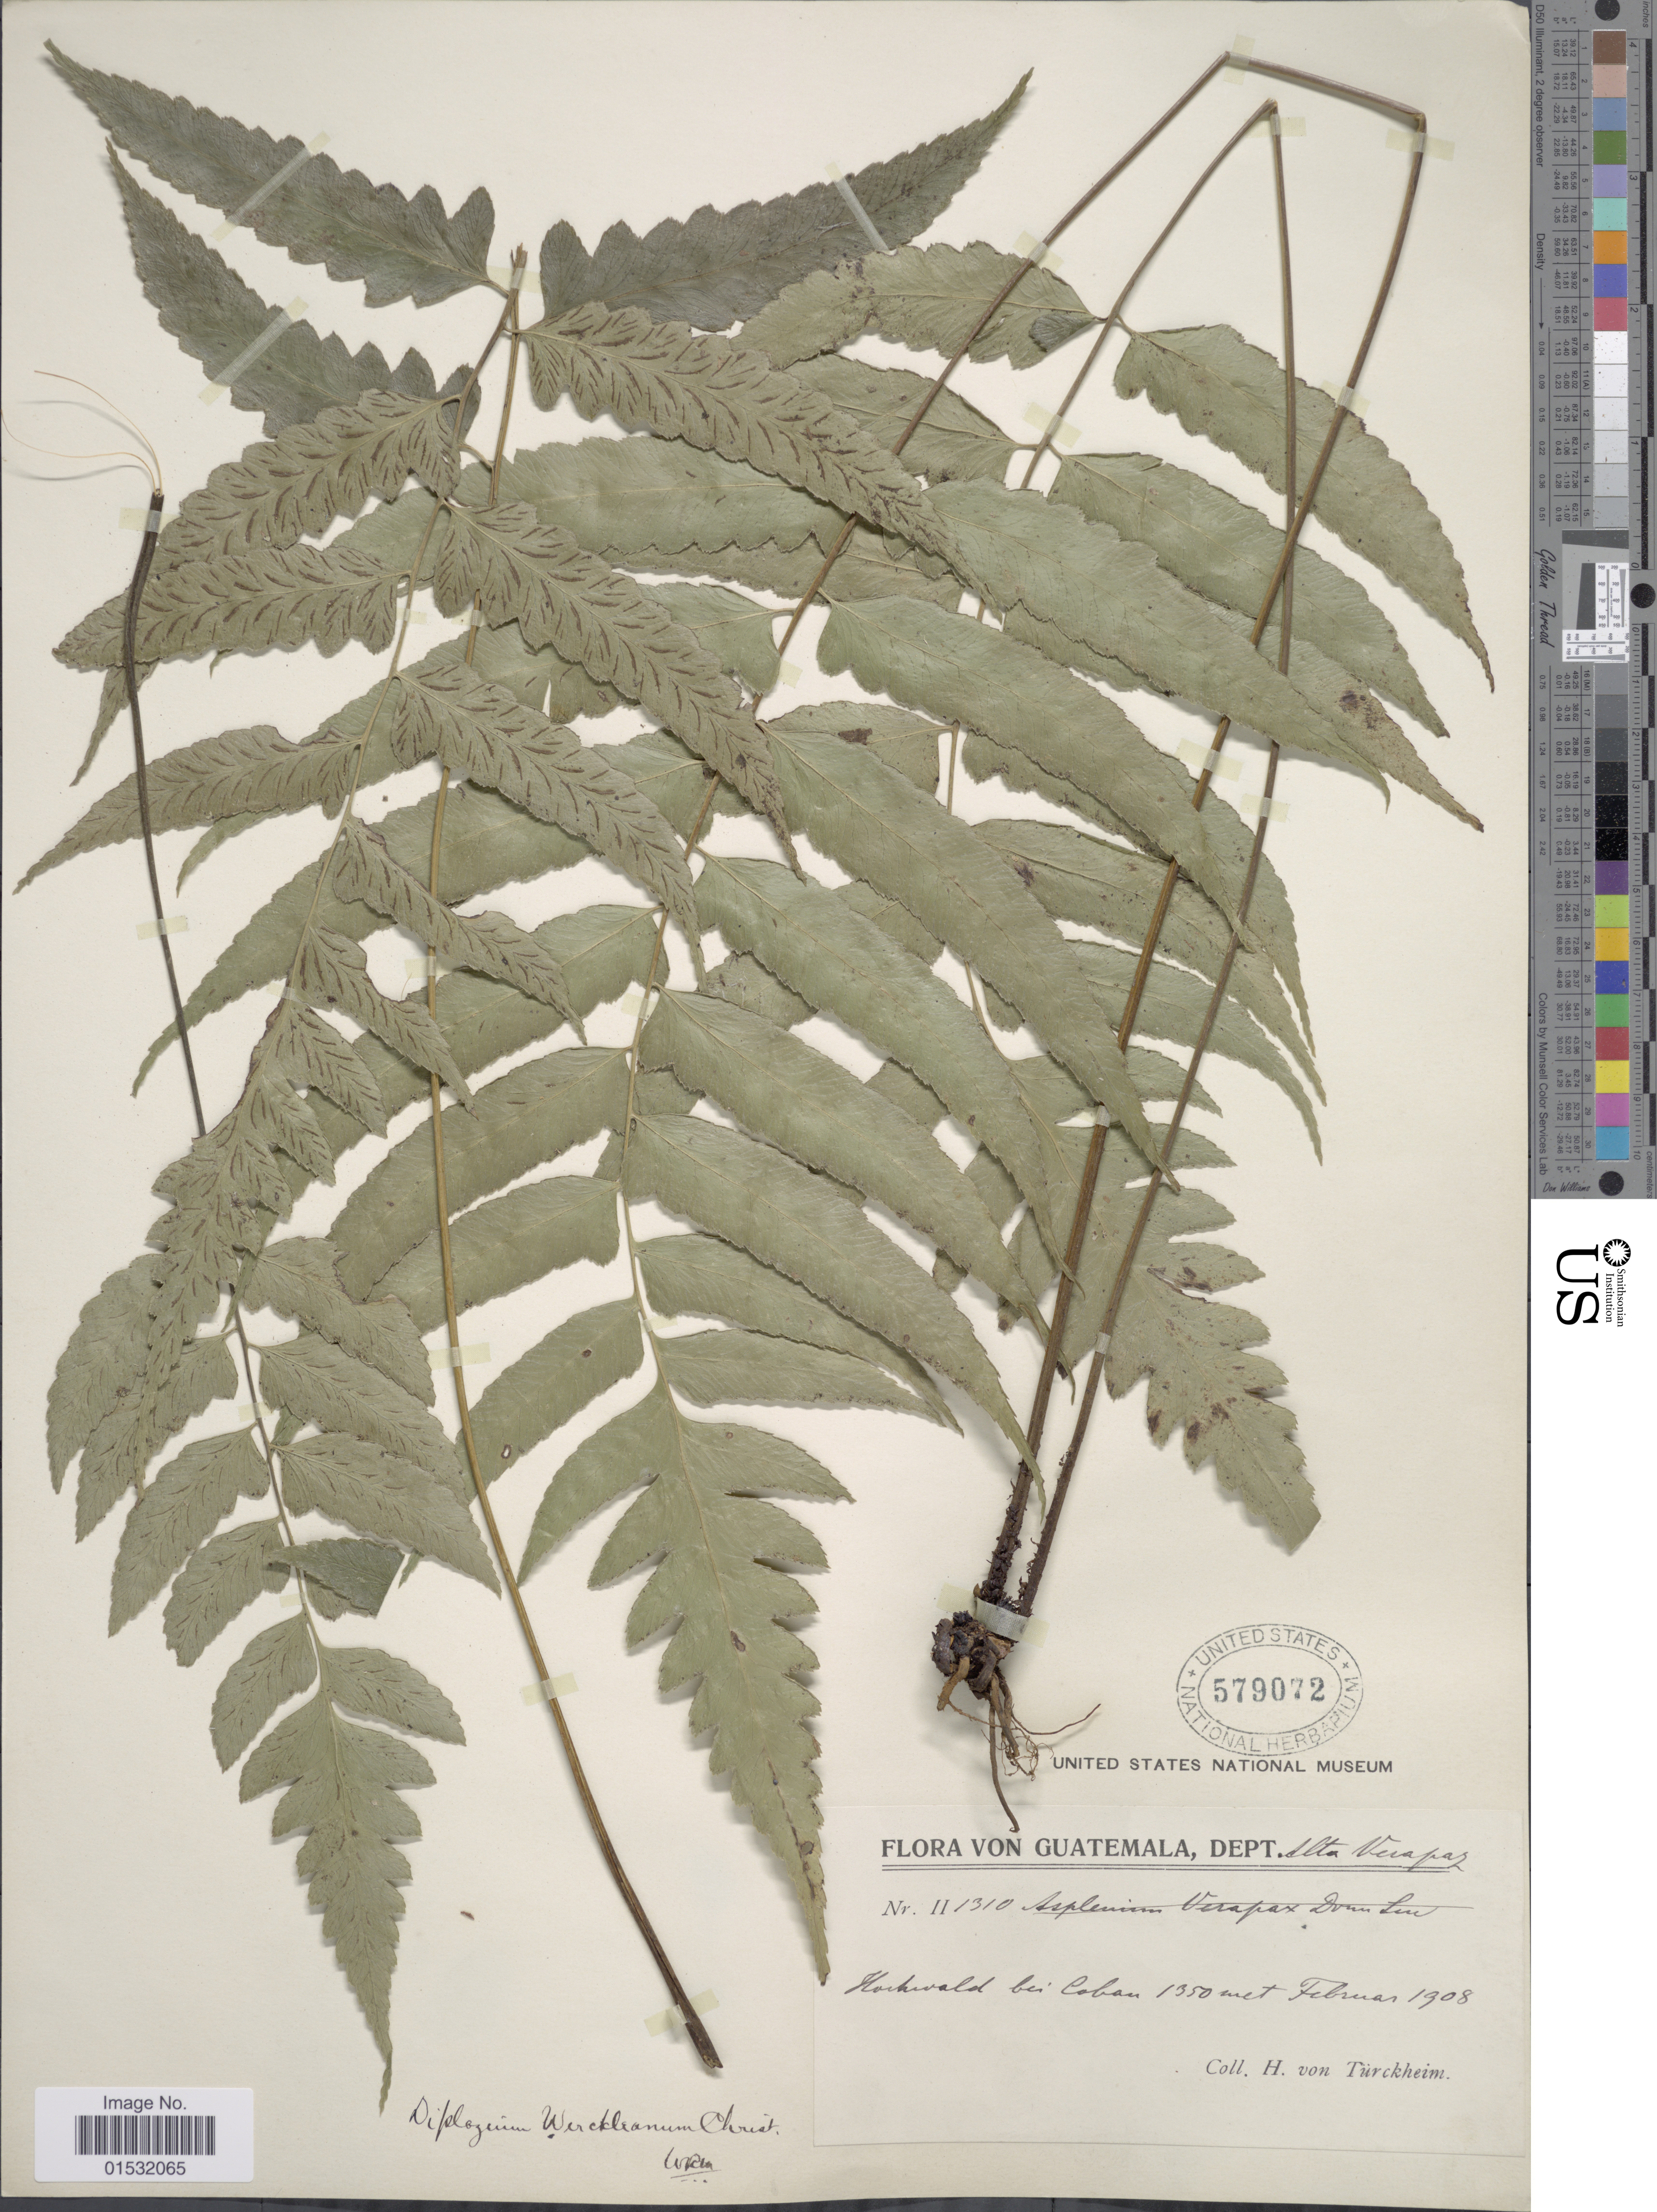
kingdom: Plantae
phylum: Tracheophyta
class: Polypodiopsida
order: Polypodiales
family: Athyriaceae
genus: Diplazium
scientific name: Diplazium werckleanum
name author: Christ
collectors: H. von Türckheim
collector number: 111310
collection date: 1908-02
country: Guatemala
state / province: Alta Verapaz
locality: Hochwald bei Cobán [high forest at Cobán]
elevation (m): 1350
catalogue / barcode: US 579072